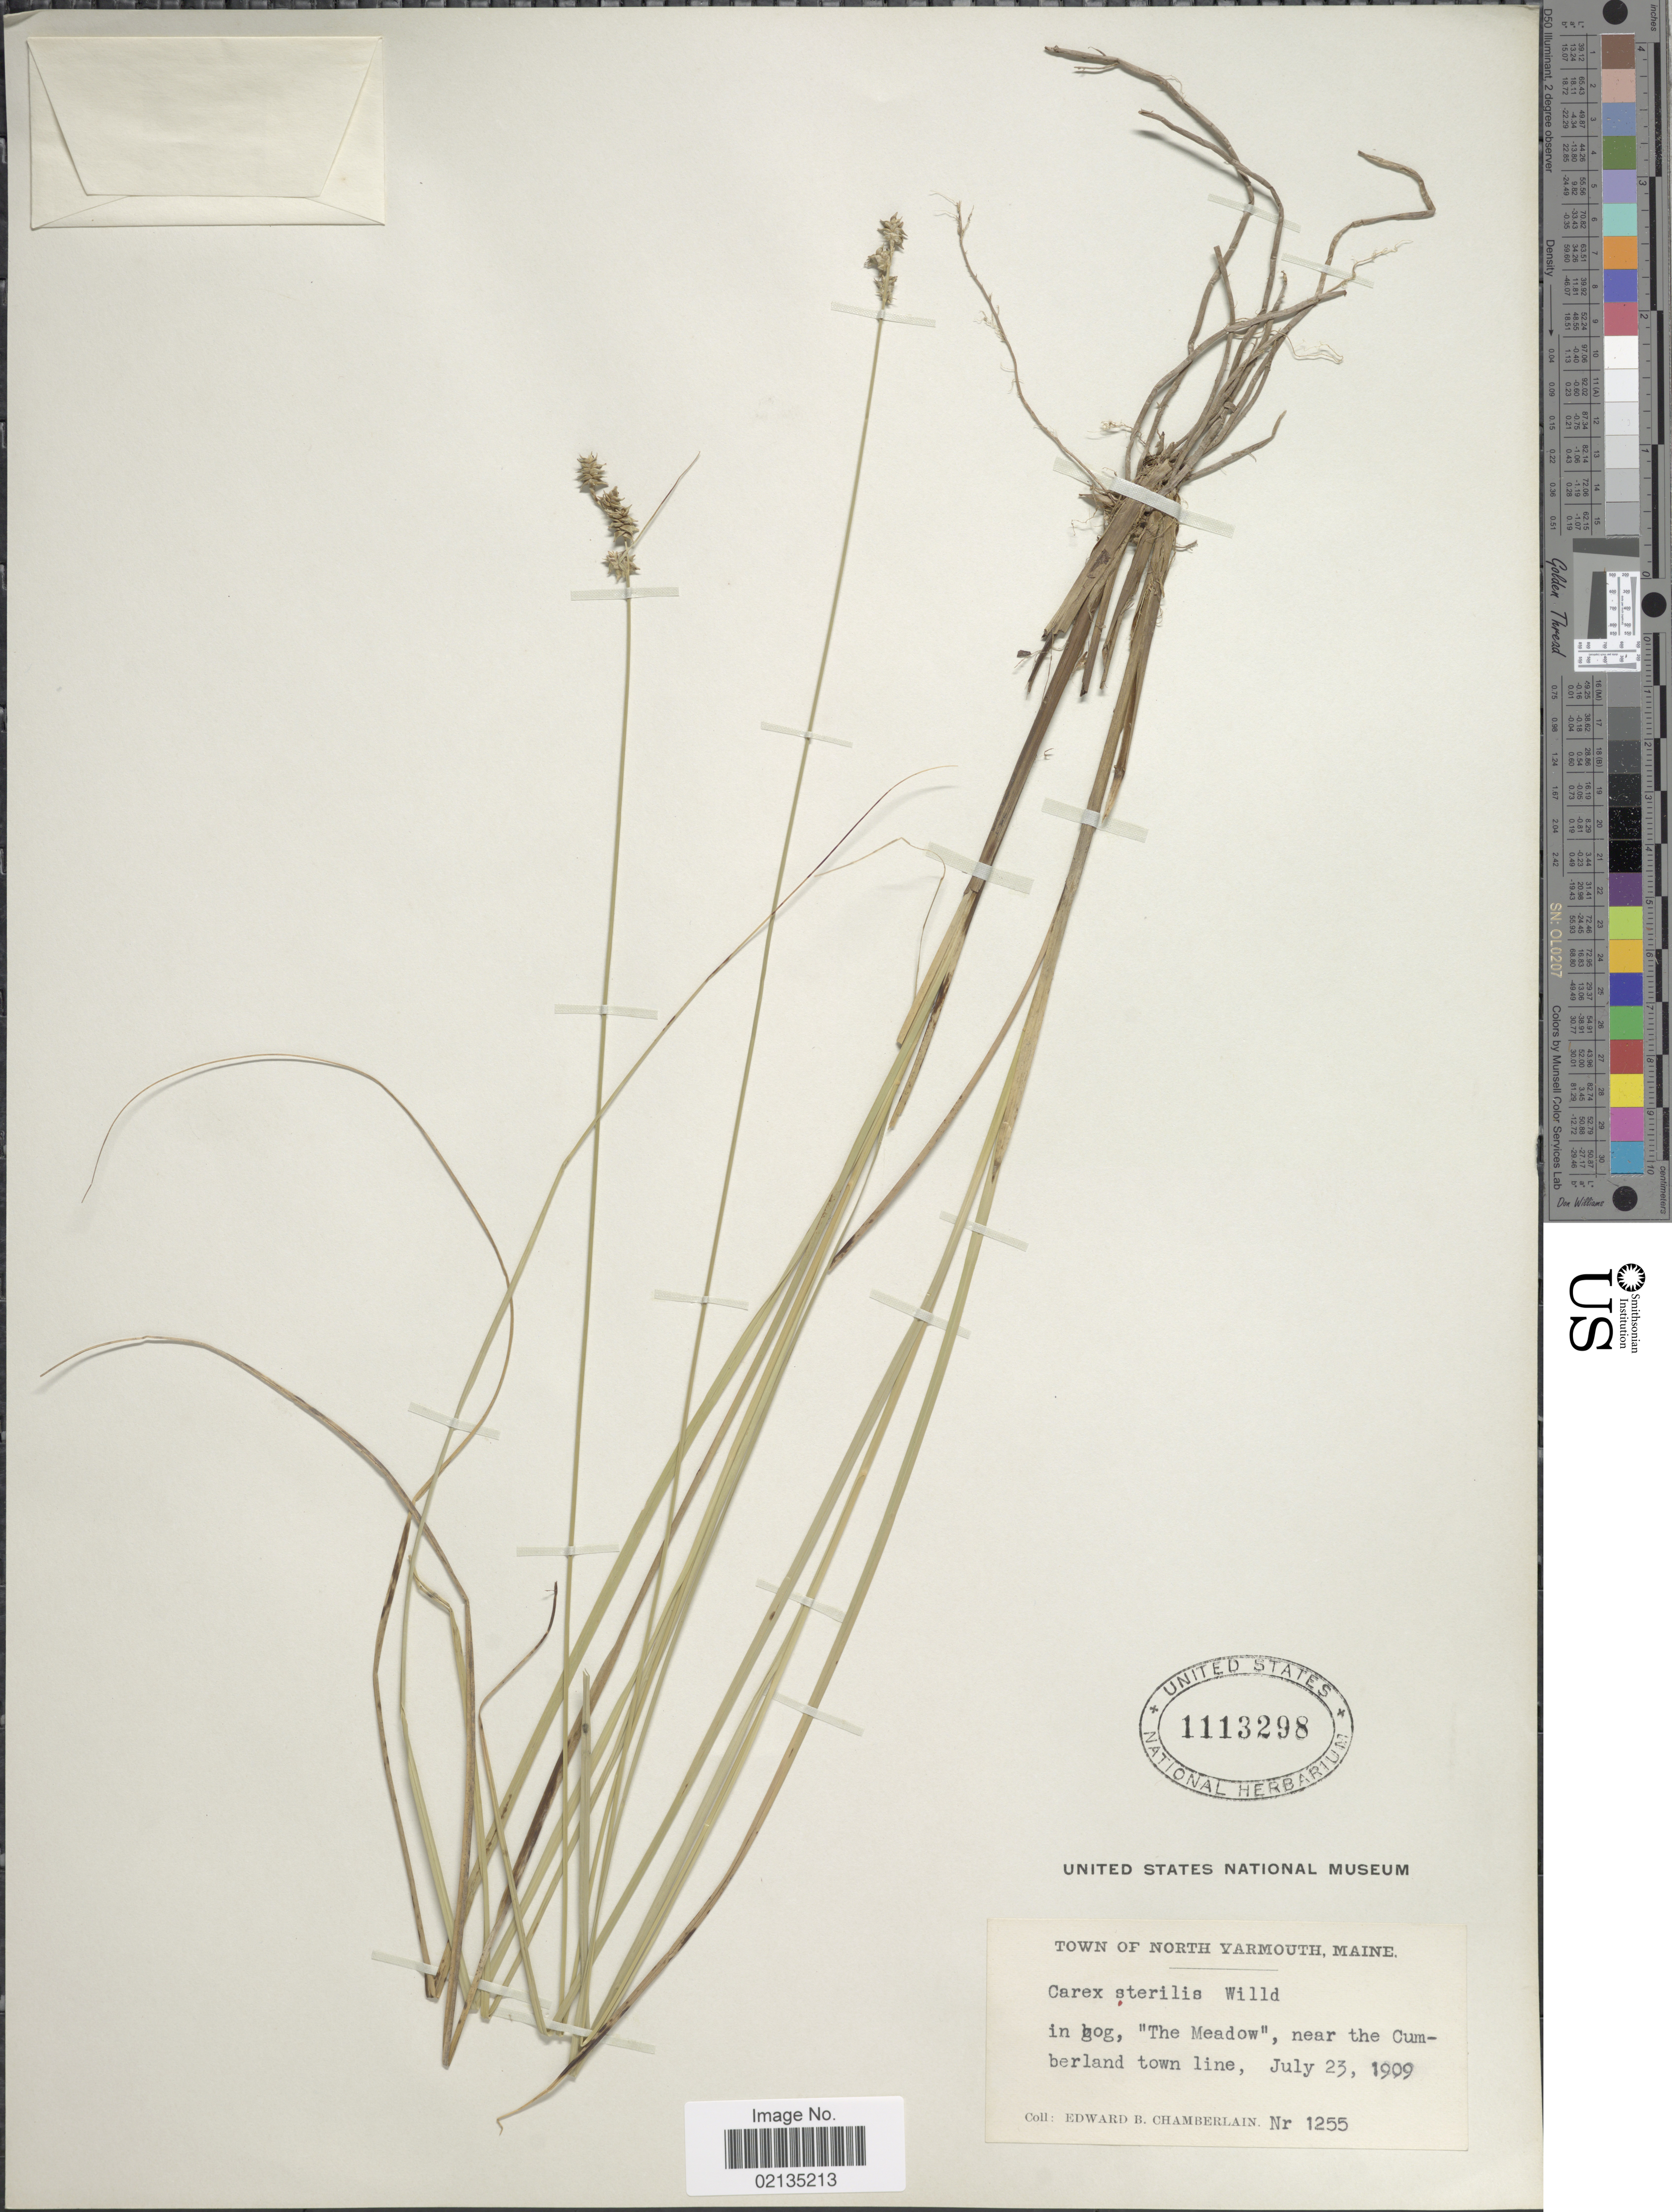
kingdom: Plantae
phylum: Tracheophyta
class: Liliopsida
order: Poales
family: Cyperaceae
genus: Carex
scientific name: Carex sterilis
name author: Willd.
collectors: E. Chamberlain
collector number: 1255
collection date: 1909-07-23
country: United States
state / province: Maine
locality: North Yarmouth, Maine, In bog "The Meadow" near the Cumberland town line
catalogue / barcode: US 1113298